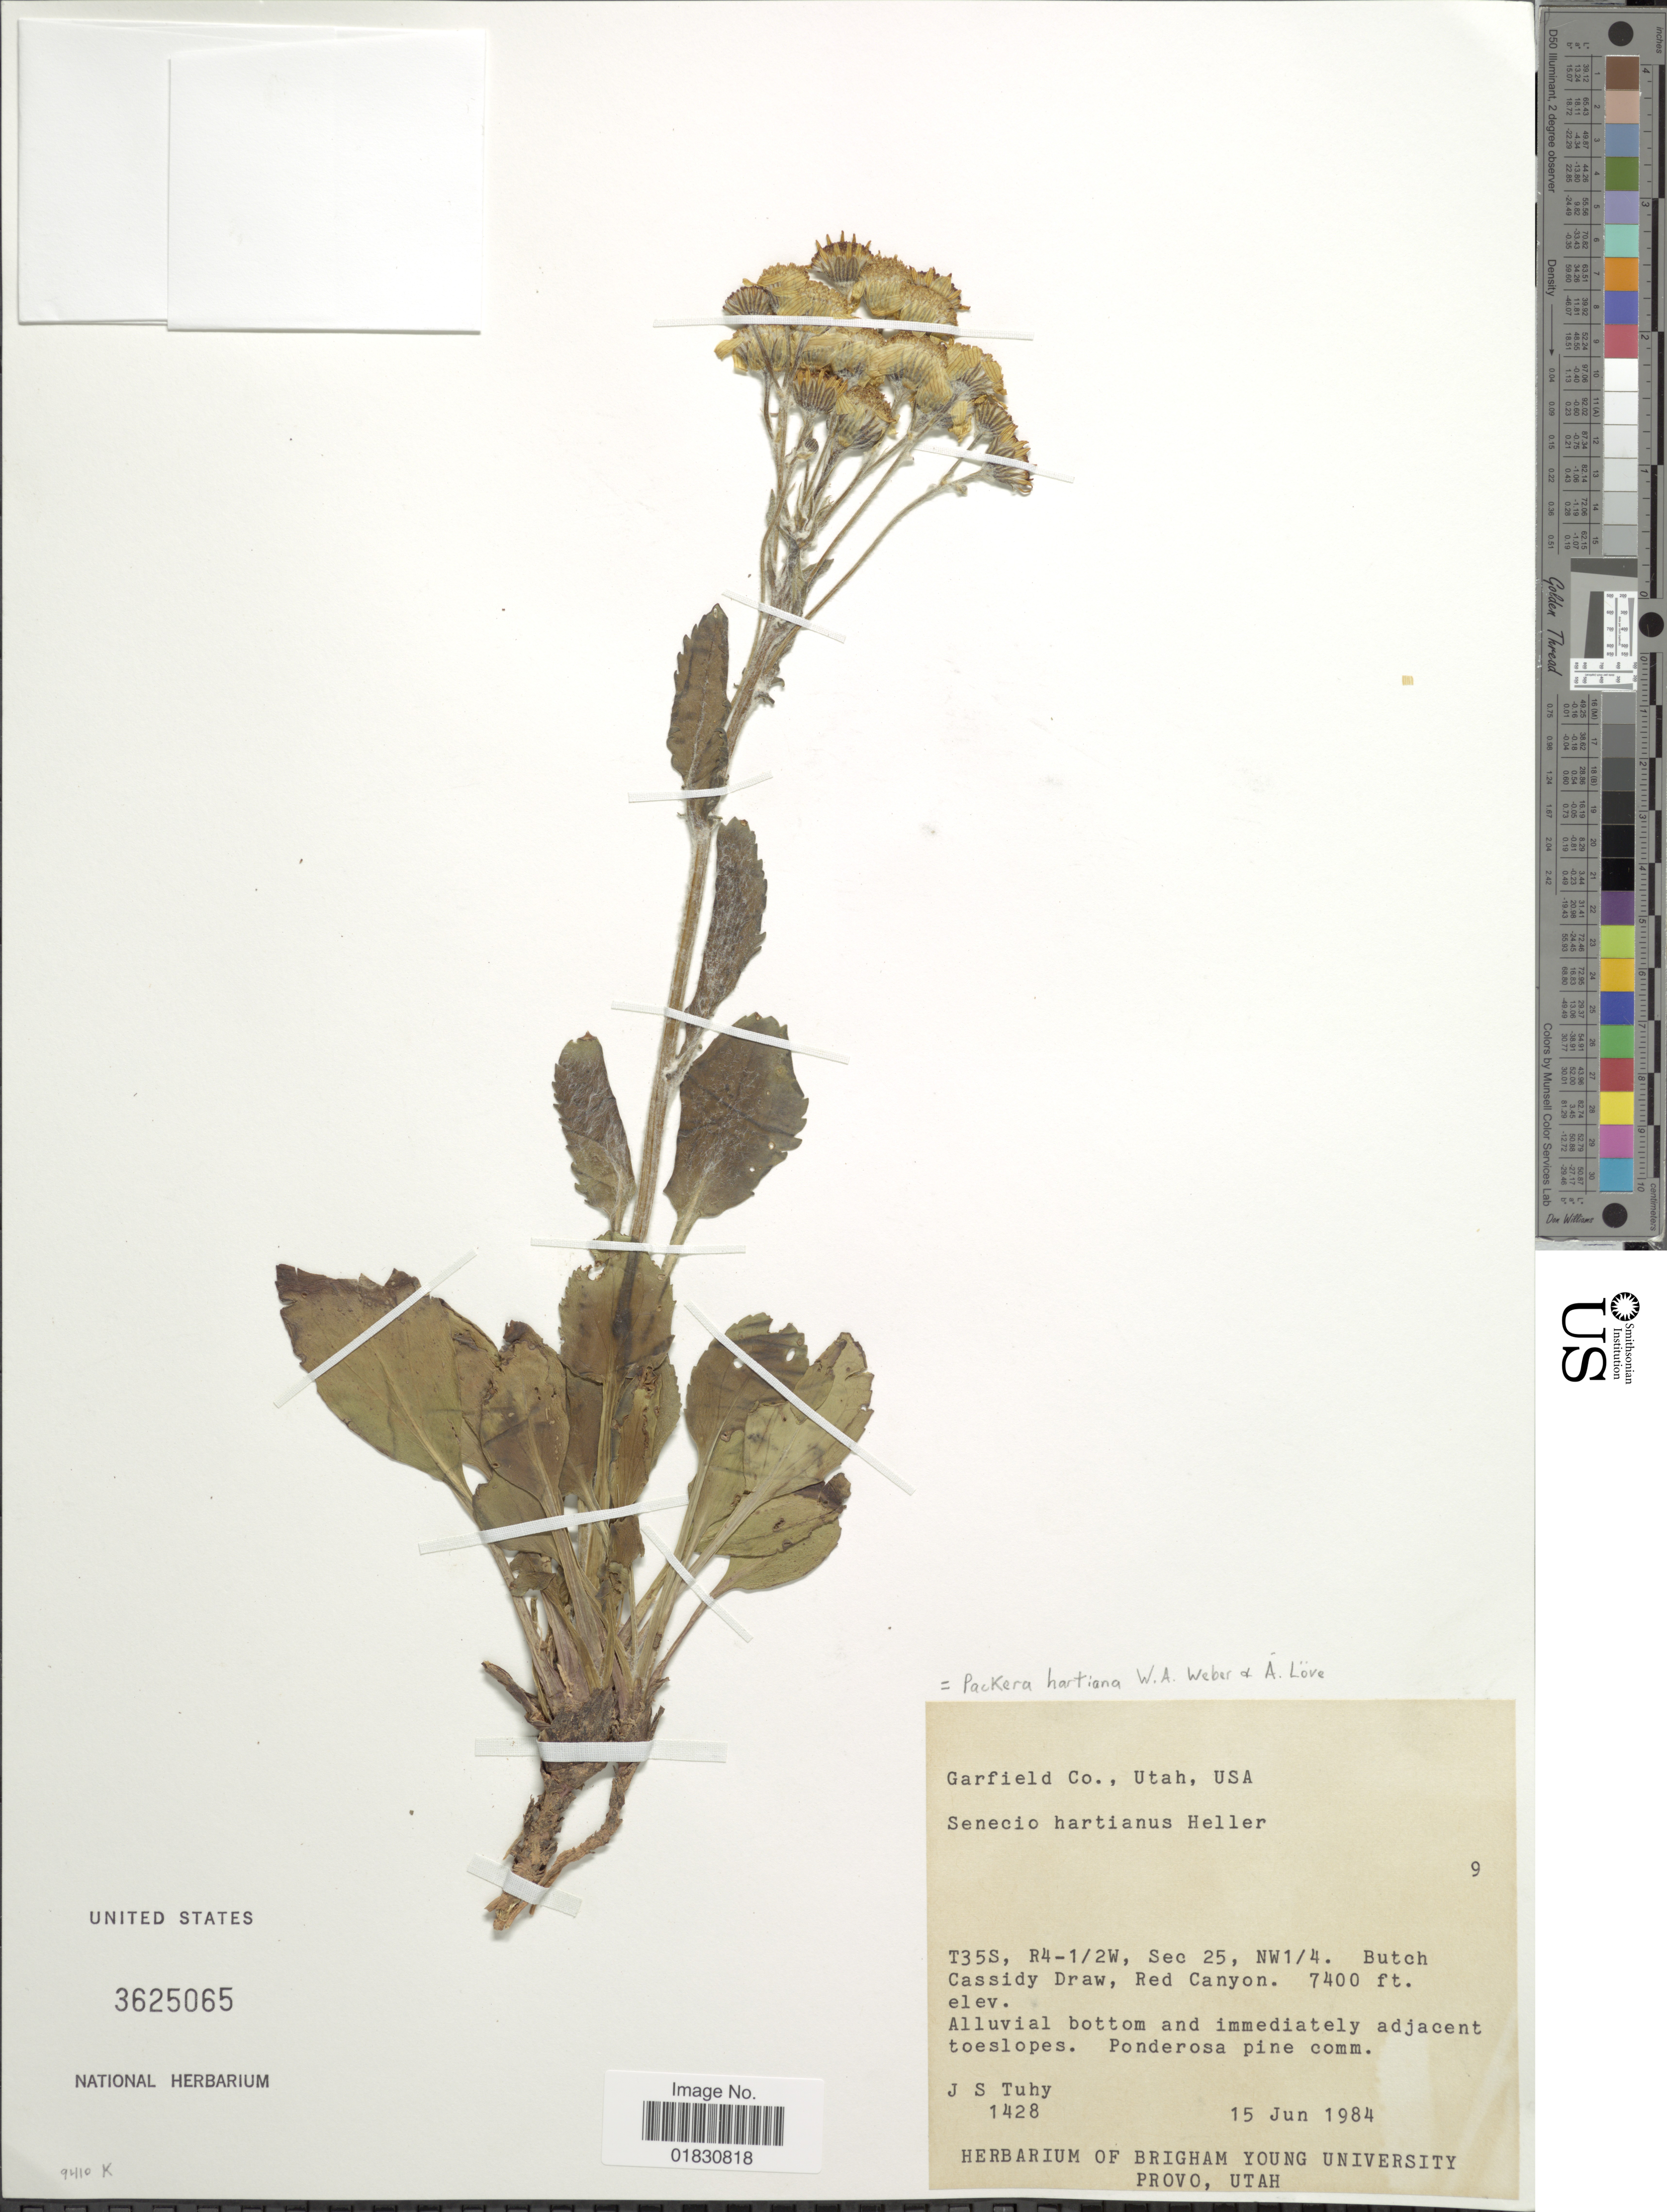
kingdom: Plantae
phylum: Tracheophyta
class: Magnoliopsida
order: Asterales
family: Asteraceae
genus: Packera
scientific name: Packera hartiana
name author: (A. Heller) W.A. Weber & Á. Löve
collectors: J. Tuhy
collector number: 1428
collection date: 1984-06-15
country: United States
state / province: Utah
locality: Garfield Co., Utah, USA, T35S, R4-1/2W, SEc. 25, NW1/4, Butch Cassidy Draw, Red Canyon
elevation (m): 2256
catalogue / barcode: US 3625065